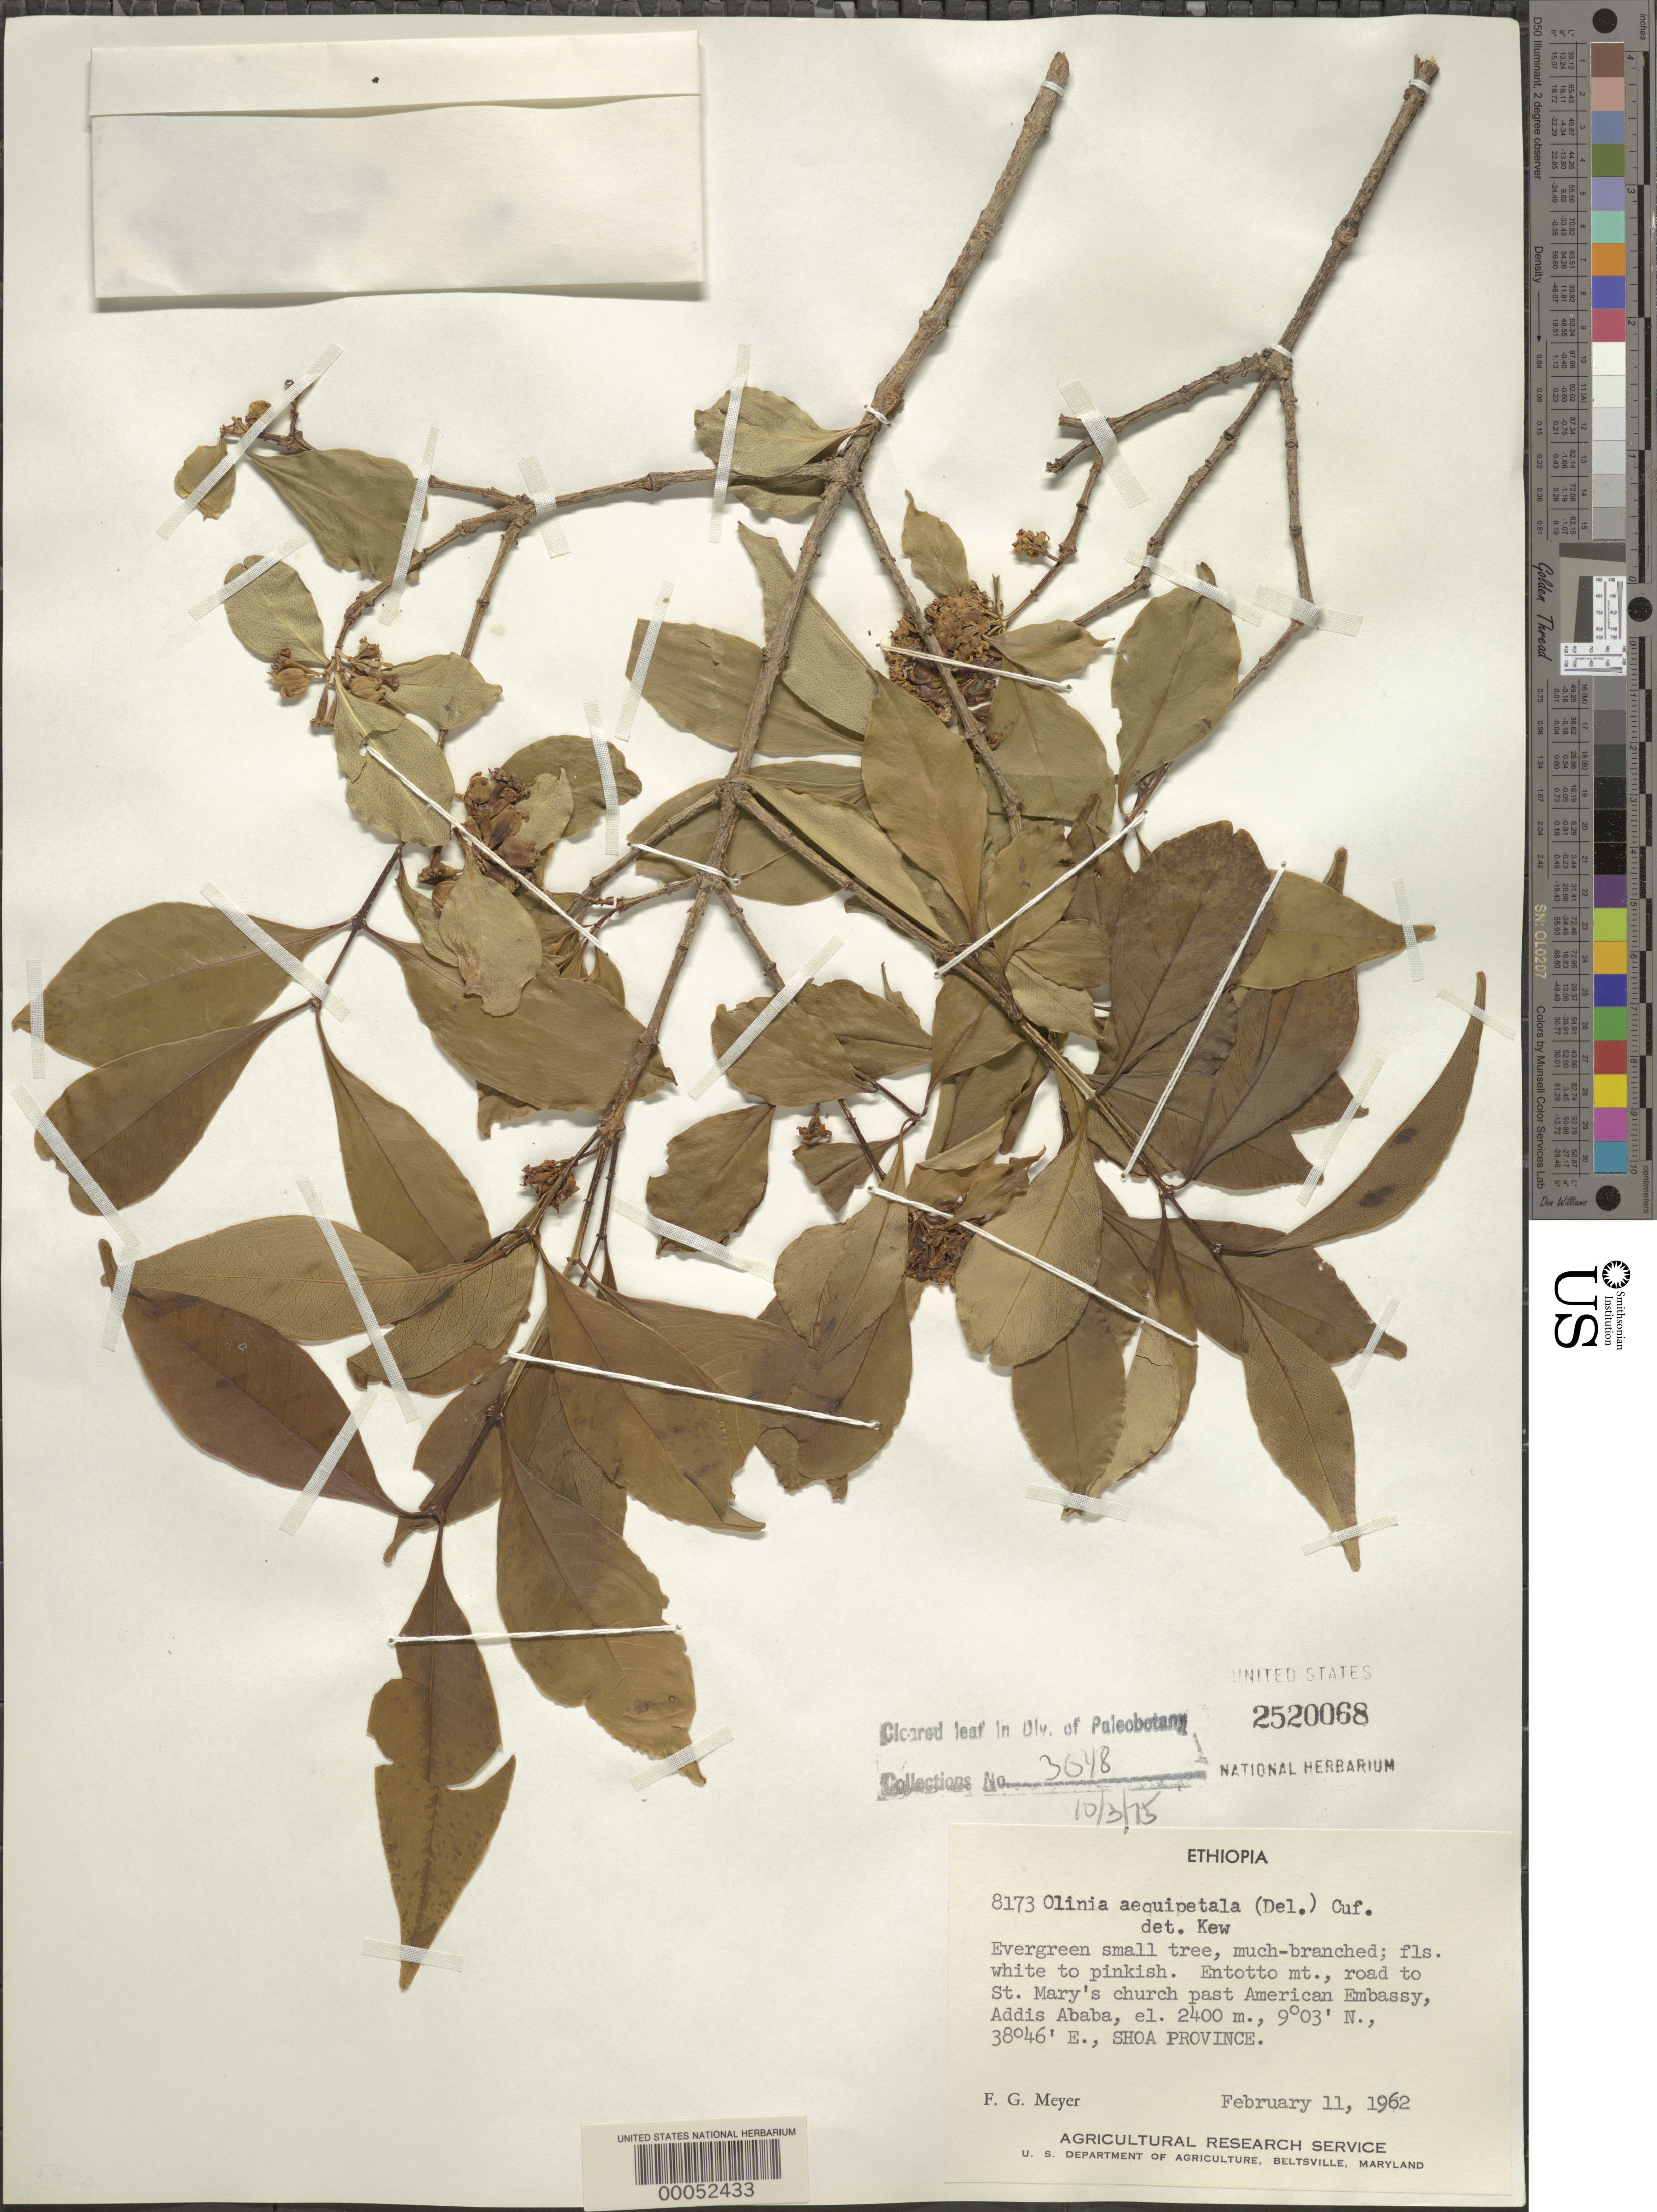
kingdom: Plantae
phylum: Tracheophyta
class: Magnoliopsida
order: Myrtales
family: Penaeaceae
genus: Olinia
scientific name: Olinia aequipetala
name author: (Delile) Cufod.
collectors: F. G. Meyer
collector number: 8173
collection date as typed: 11 Feb 1962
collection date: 1962-02-11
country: Ethiopia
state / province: Oromiya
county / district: Shewa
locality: Entotto mt., road to st. mary's church past american embassy, addis ababa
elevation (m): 2400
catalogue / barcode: US 2520068